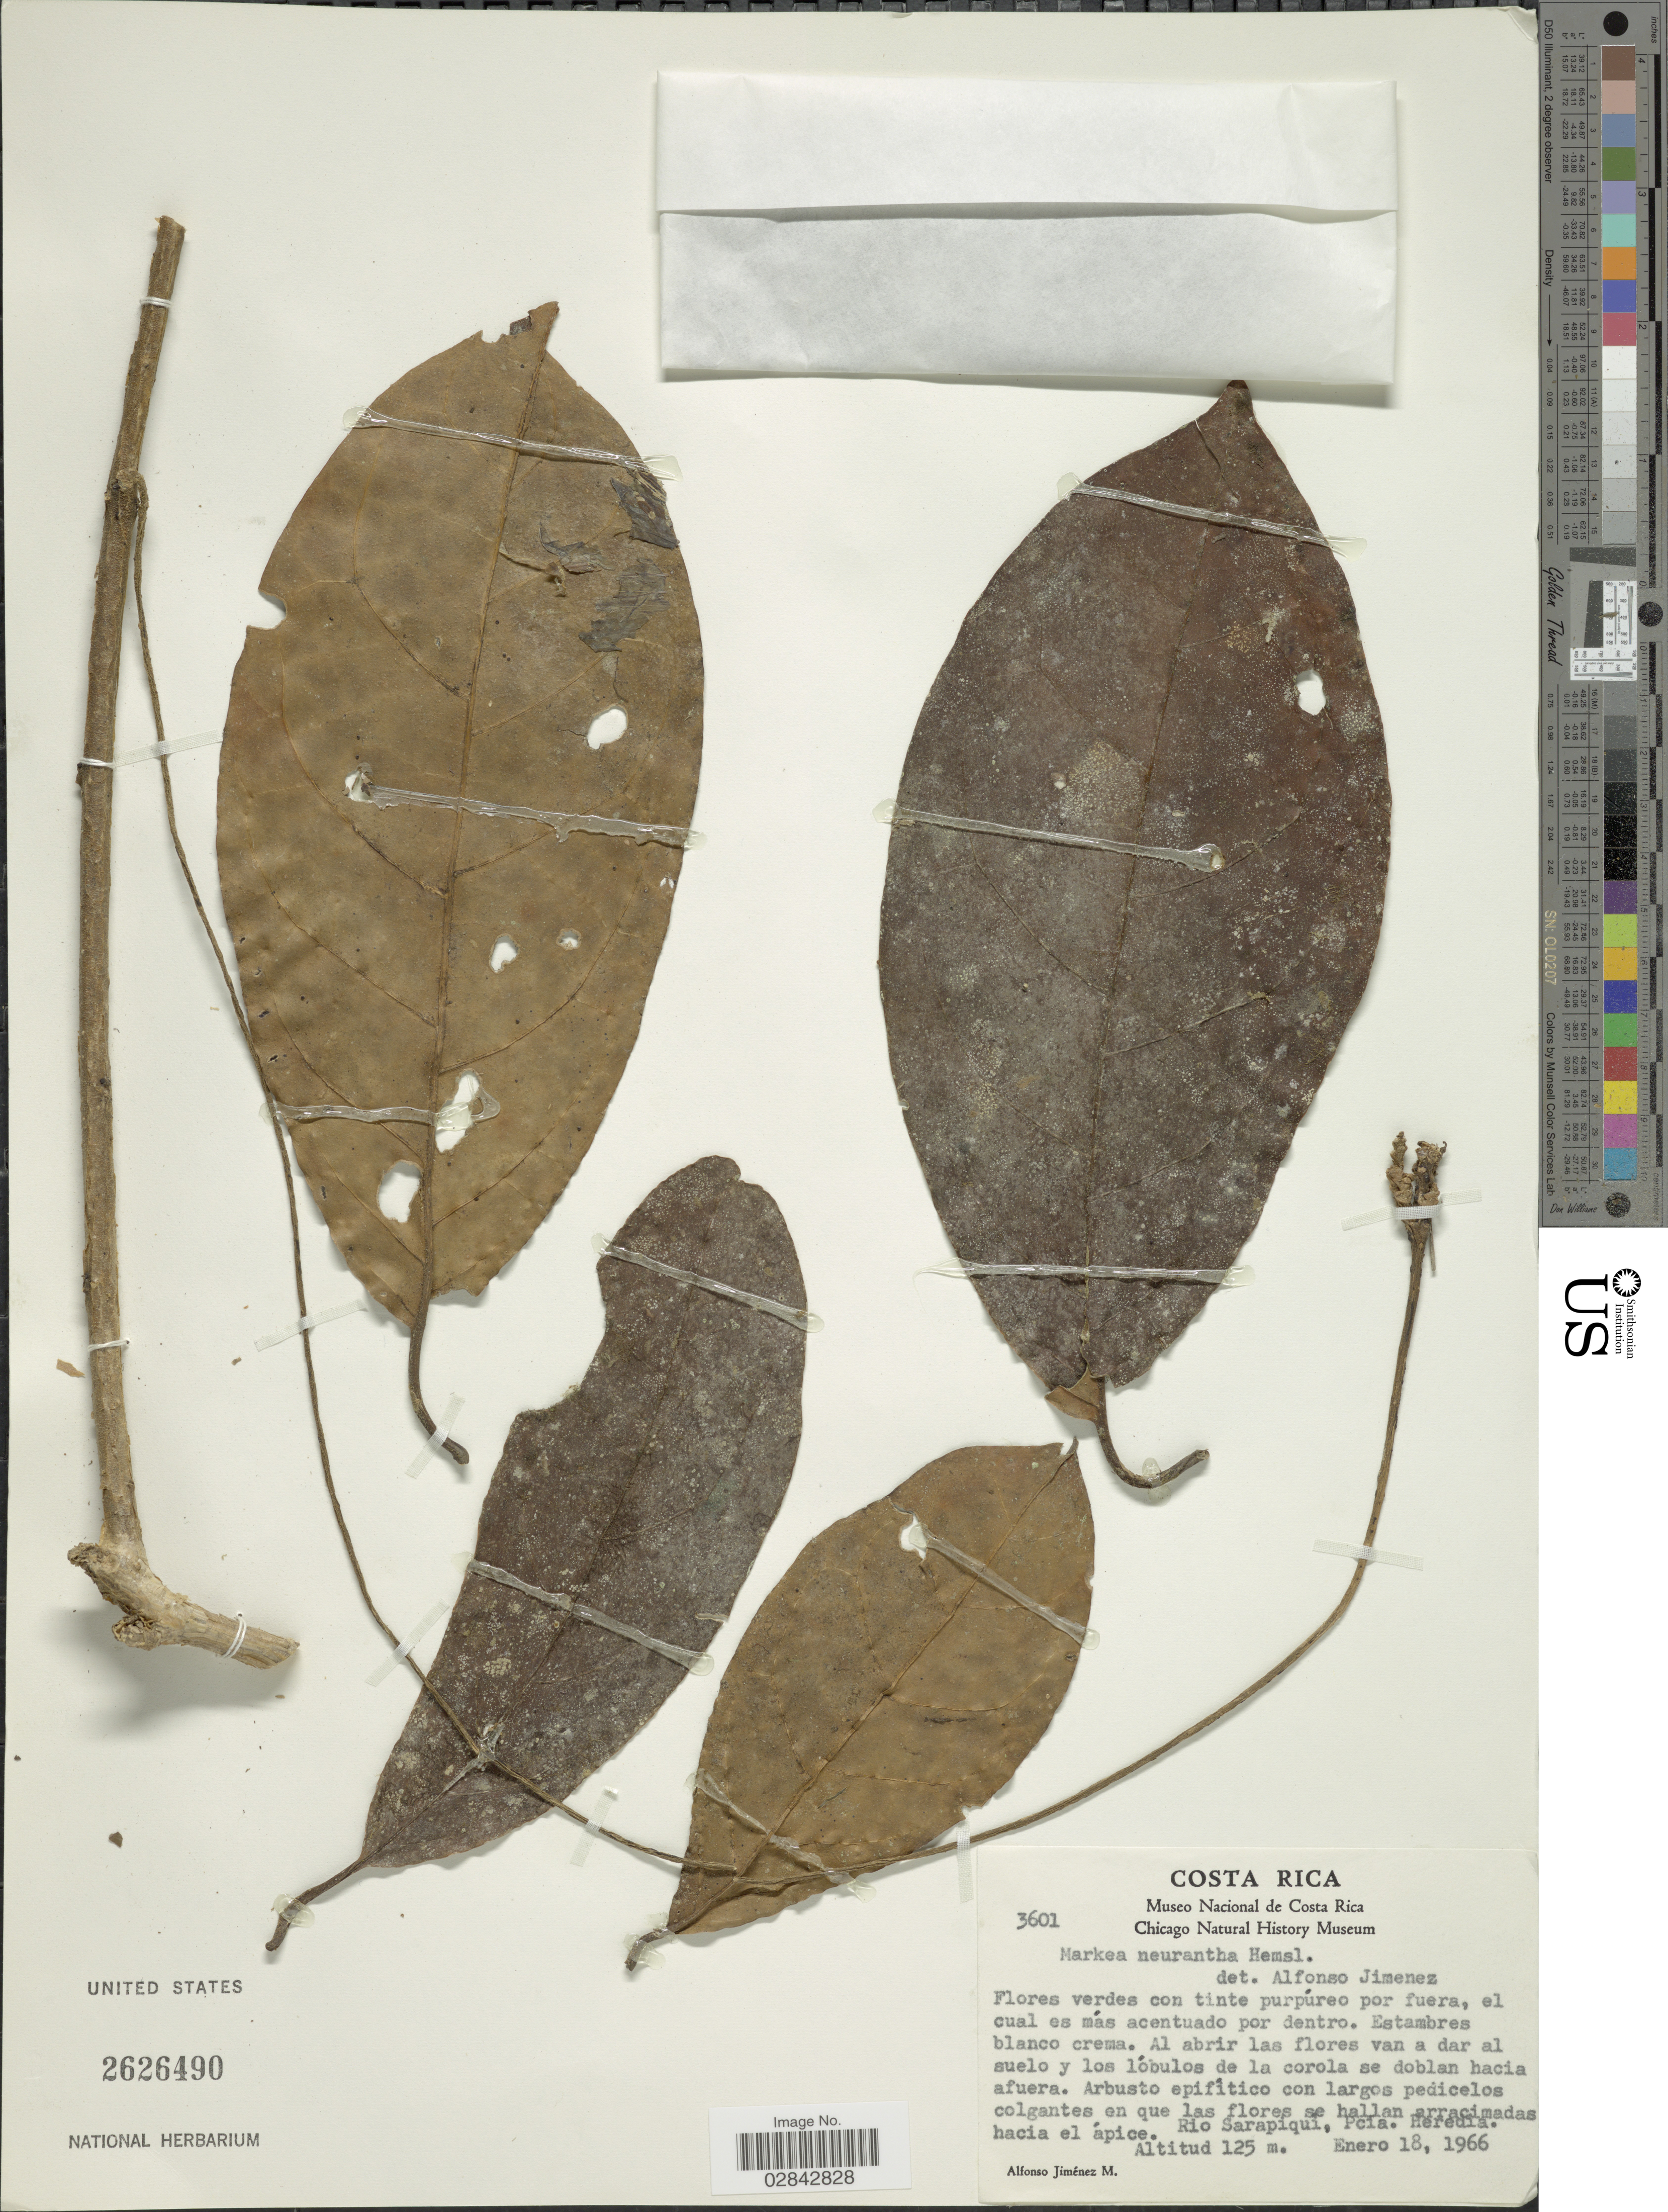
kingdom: Plantae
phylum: Tracheophyta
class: Magnoliopsida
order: Solanales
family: Solanaceae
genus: Markea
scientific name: Markea neurantha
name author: Hemsl.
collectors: A. Jimenez M.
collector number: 3601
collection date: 1966-01-18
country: Costa Rica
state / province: Heredia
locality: Rio Sarapiqui, Pcia. Heredia.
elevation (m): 125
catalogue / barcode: US 2626490